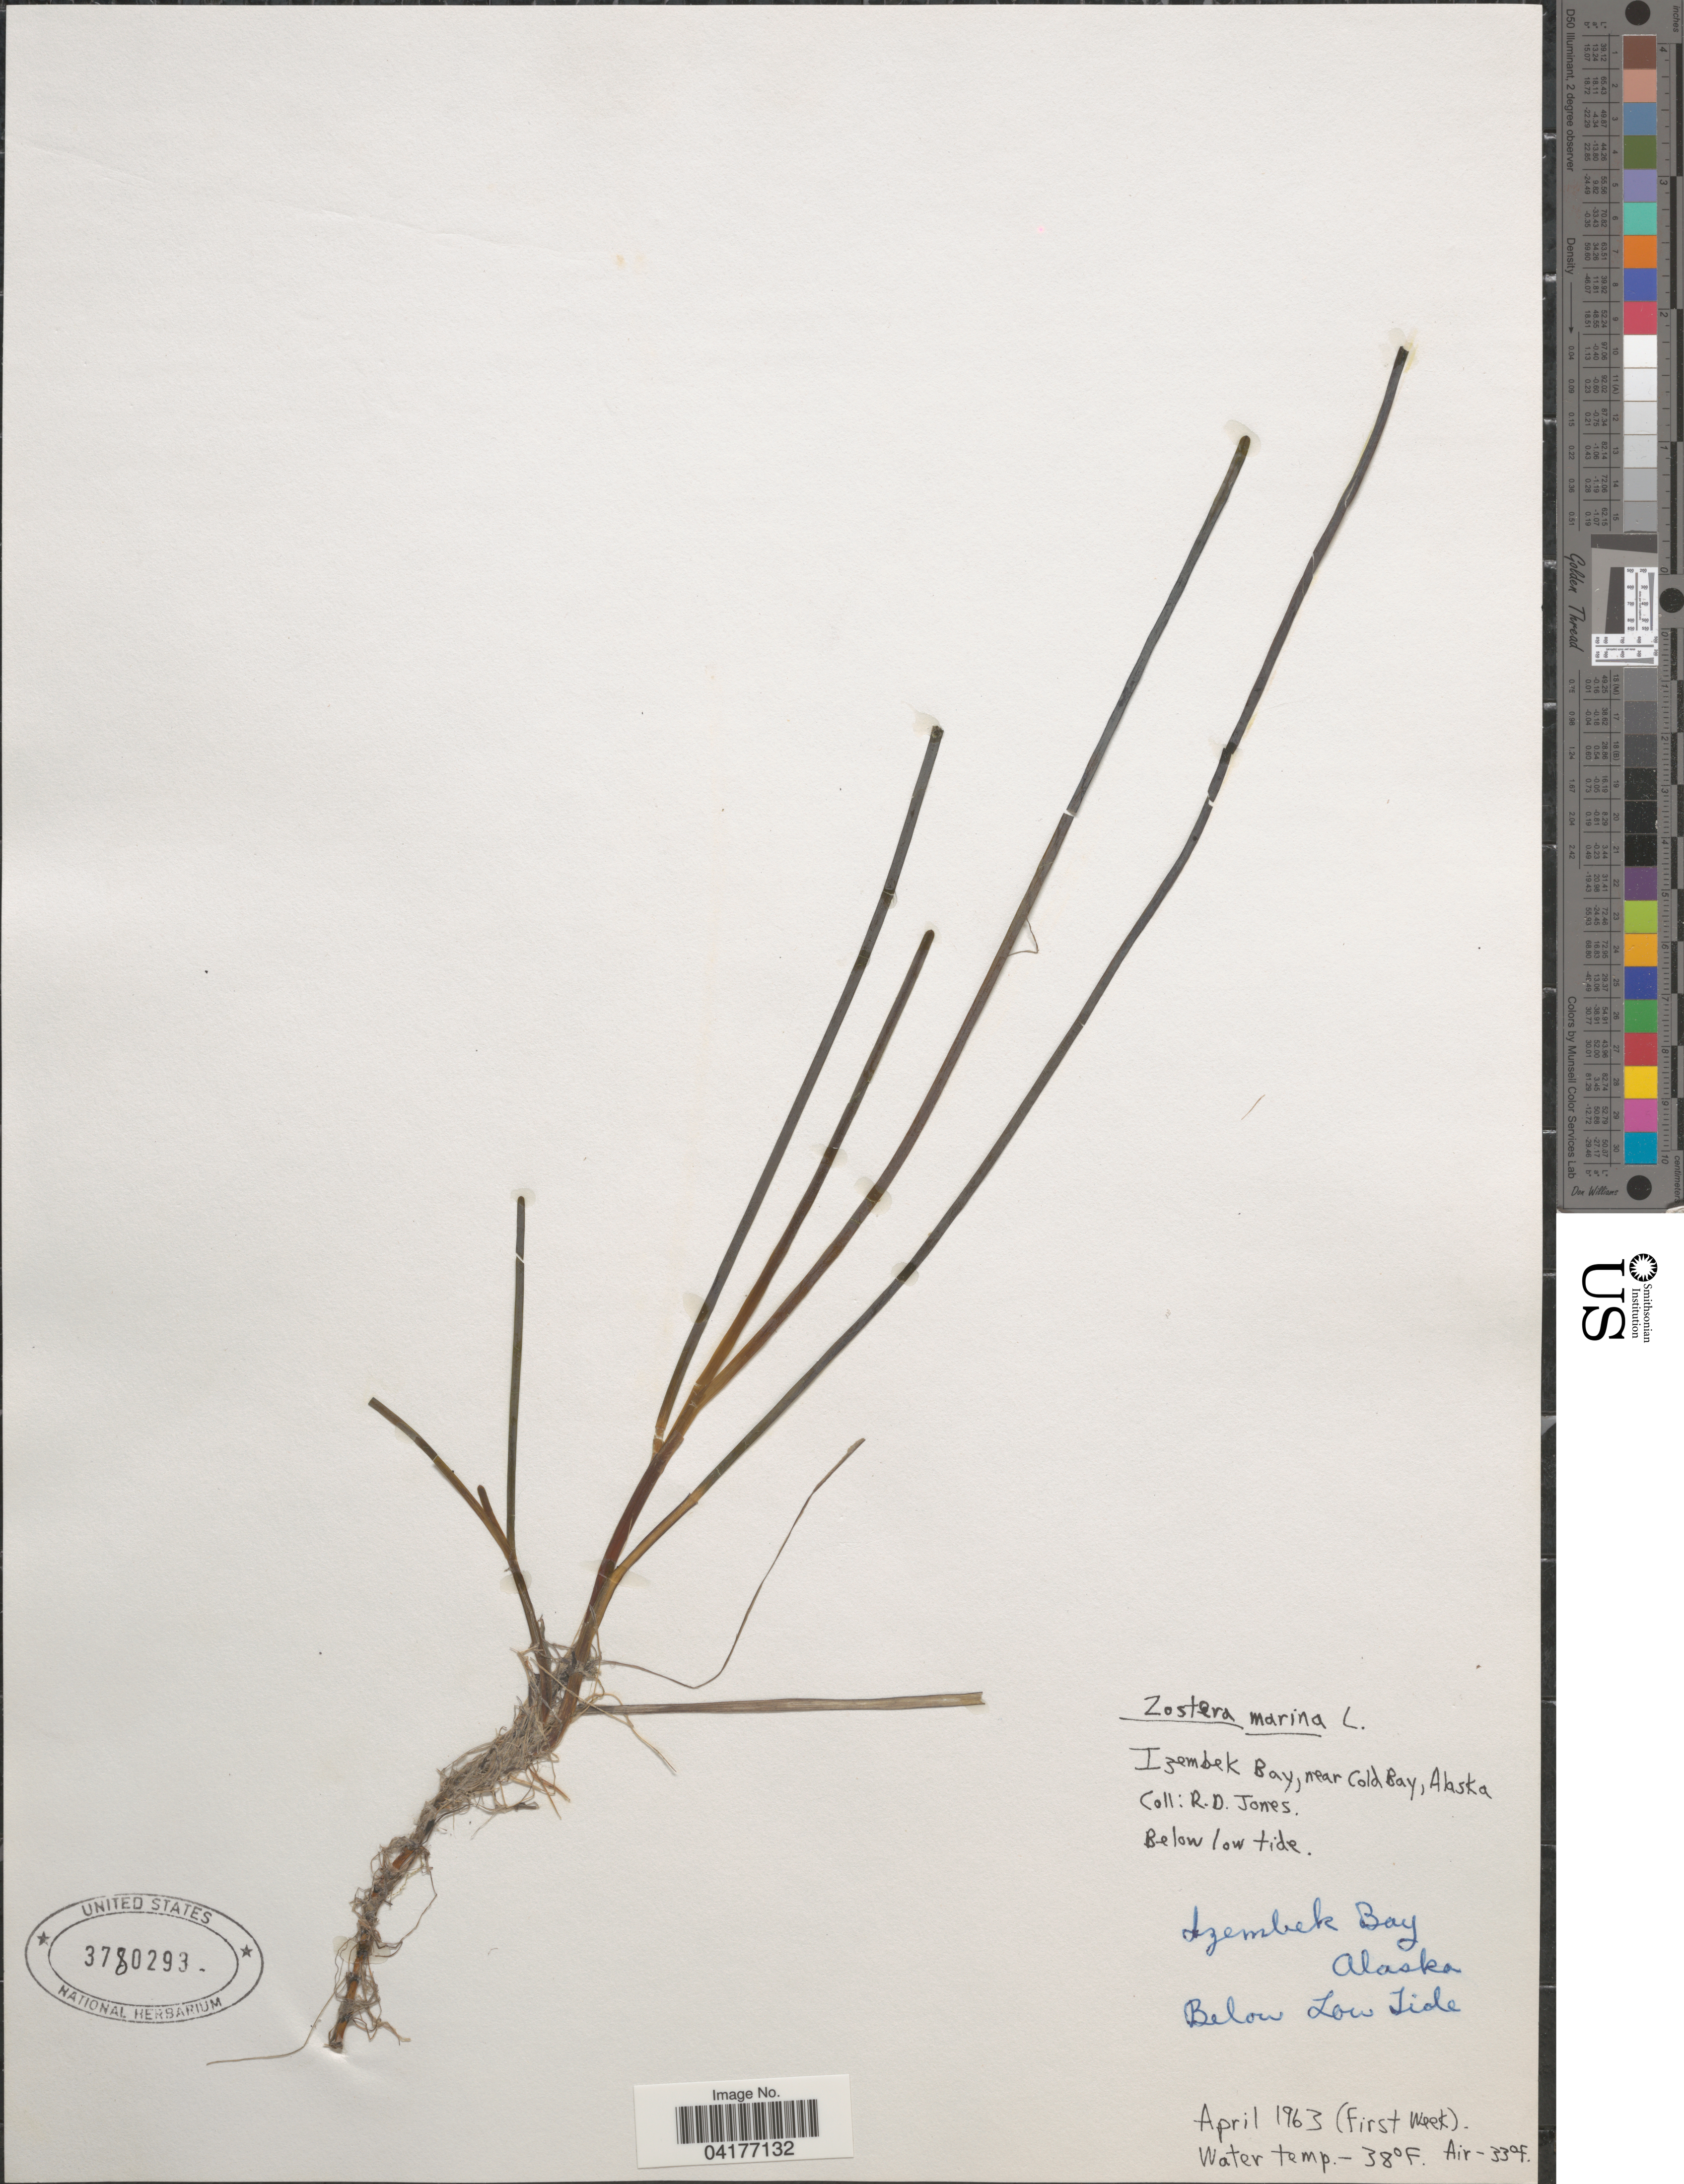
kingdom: Plantae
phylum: Tracheophyta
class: Liliopsida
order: Alismatales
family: Zosteraceae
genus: Zostera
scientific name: Zostera marina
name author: L.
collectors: R. Jones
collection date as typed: April 1963 (first week)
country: United States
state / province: Alaska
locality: Izembek Bay, near Cold Bay. Below low tide.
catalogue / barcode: US 3780293